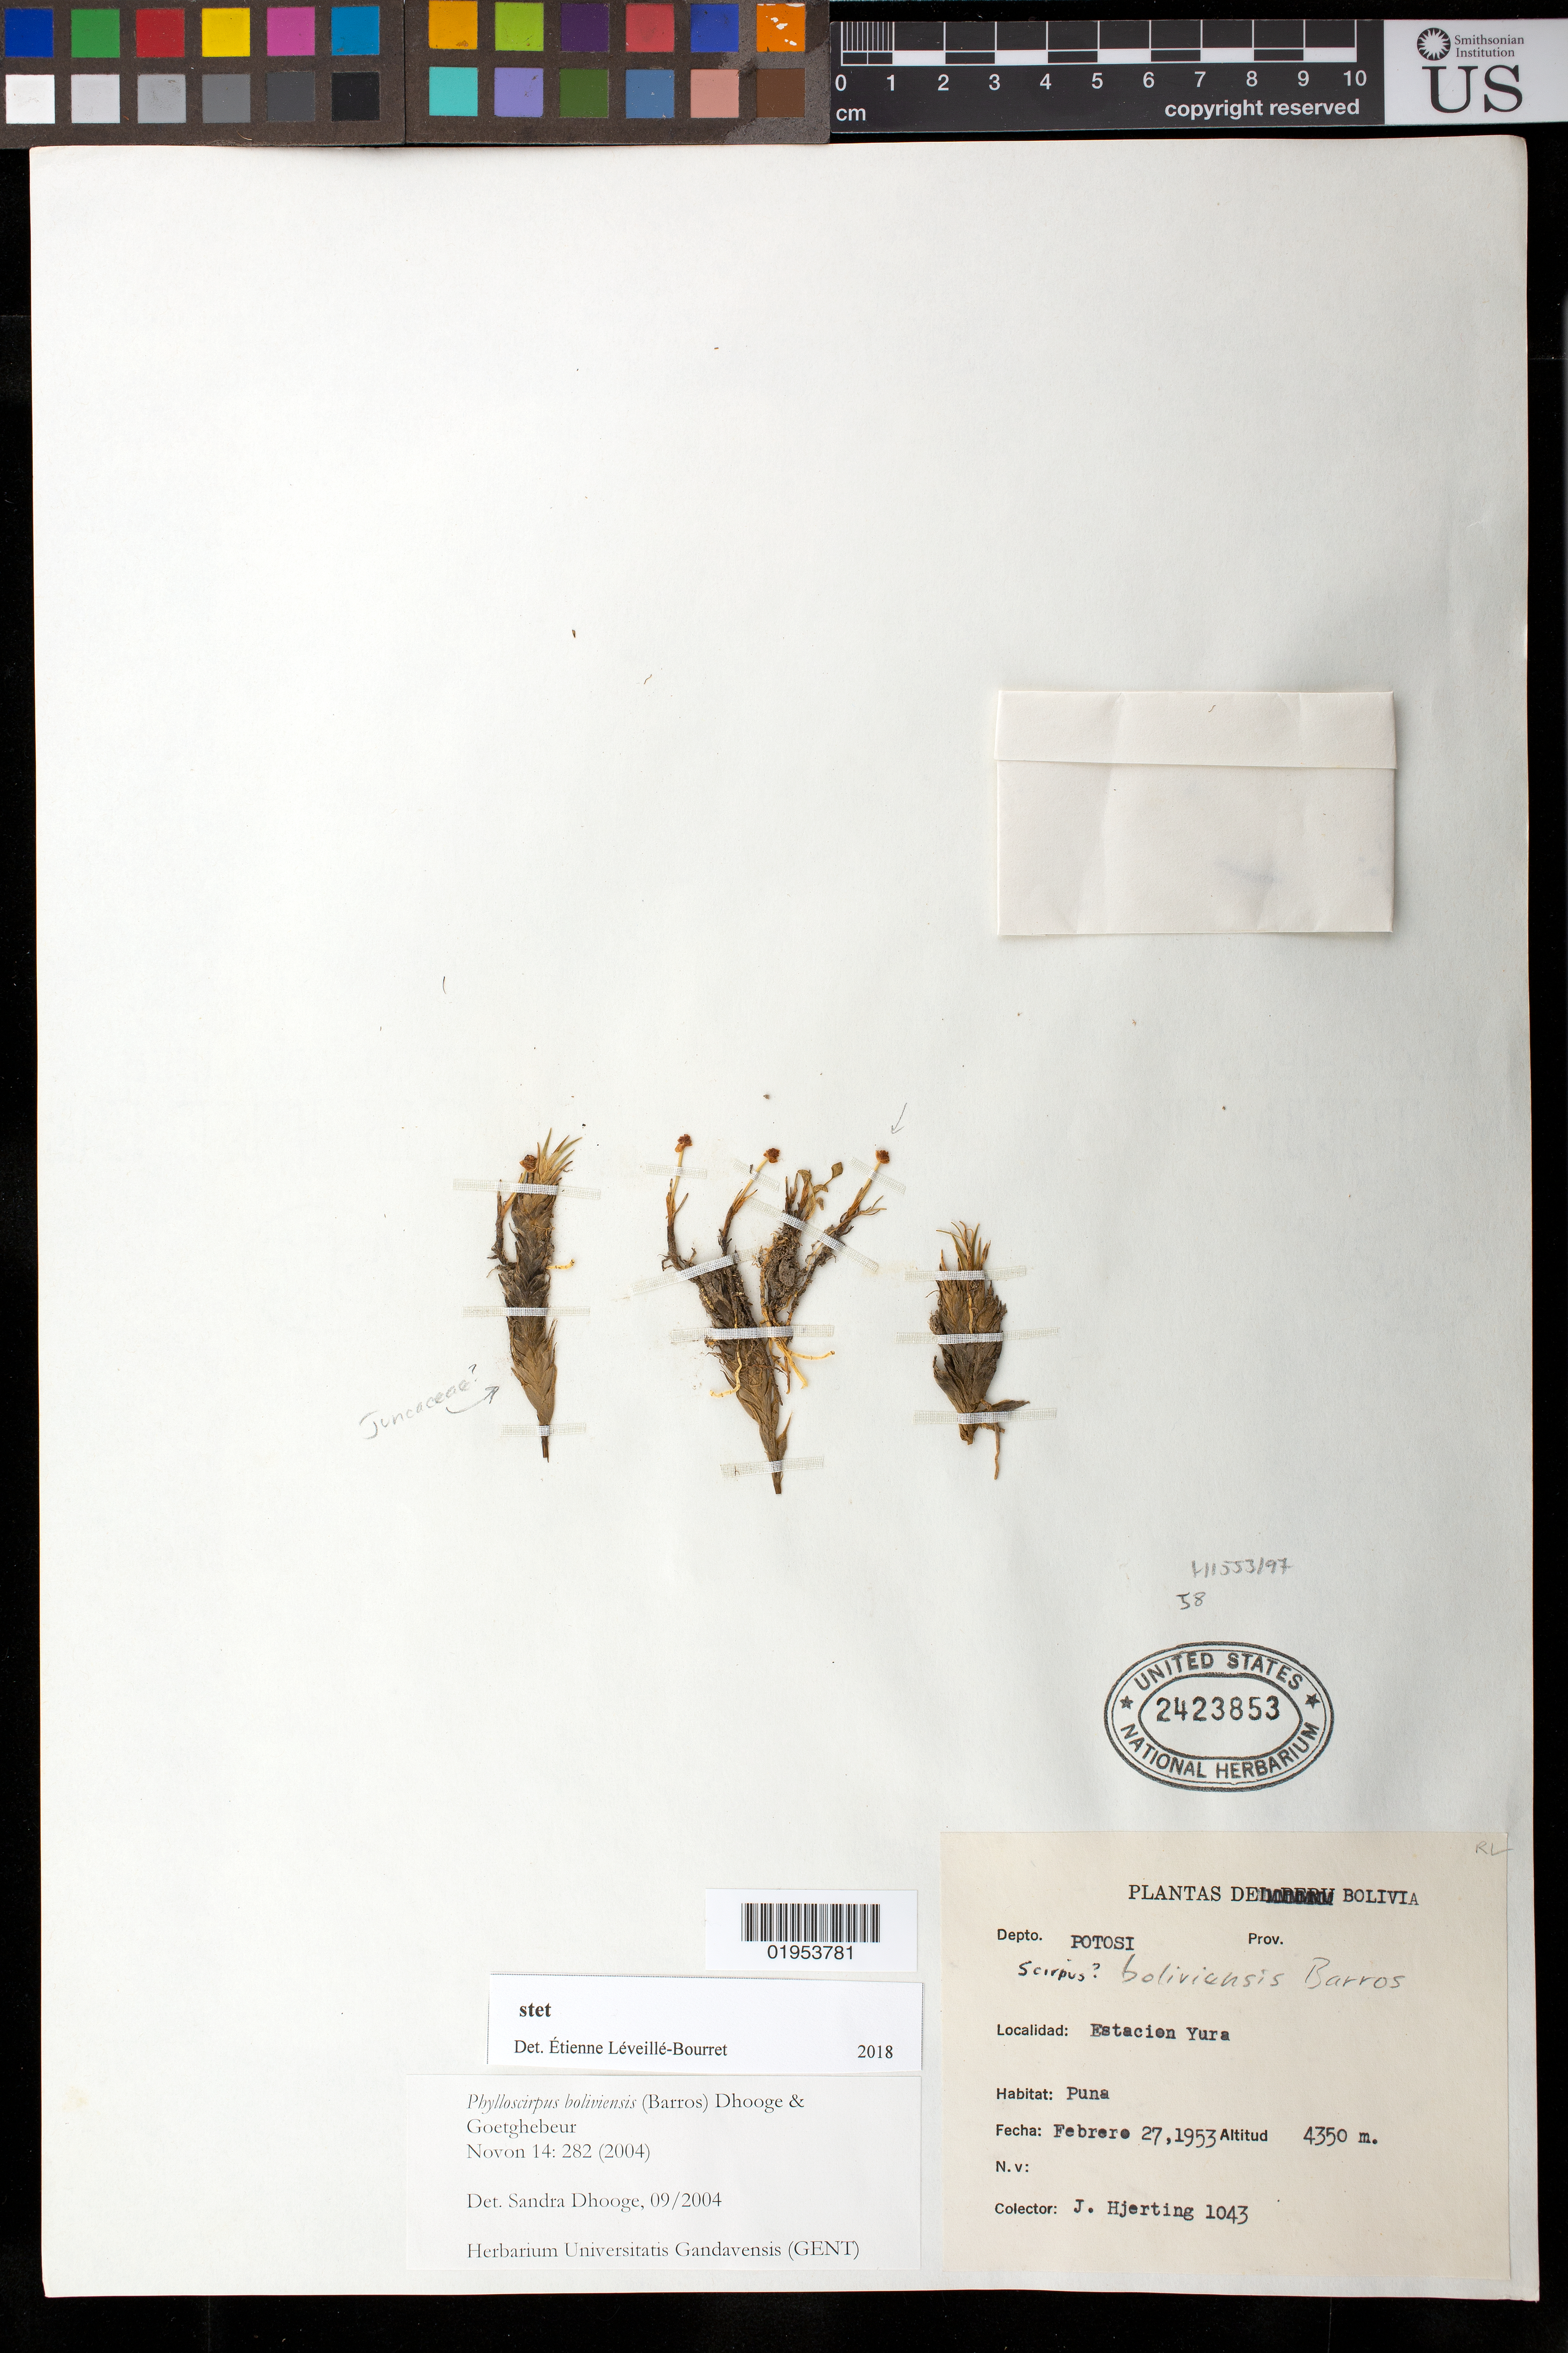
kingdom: Plantae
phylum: Tracheophyta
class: Liliopsida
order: Poales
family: Cyperaceae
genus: Phylloscirpus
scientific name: Phylloscirpus boliviensis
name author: (Barros) Dhooge & Goetgh.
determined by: Dhooge, S.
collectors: J. P. Hjerting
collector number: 1043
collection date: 1953-02-27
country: Bolivia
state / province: Potosi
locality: Estacion Yura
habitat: Puna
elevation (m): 4350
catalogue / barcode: US 2423853